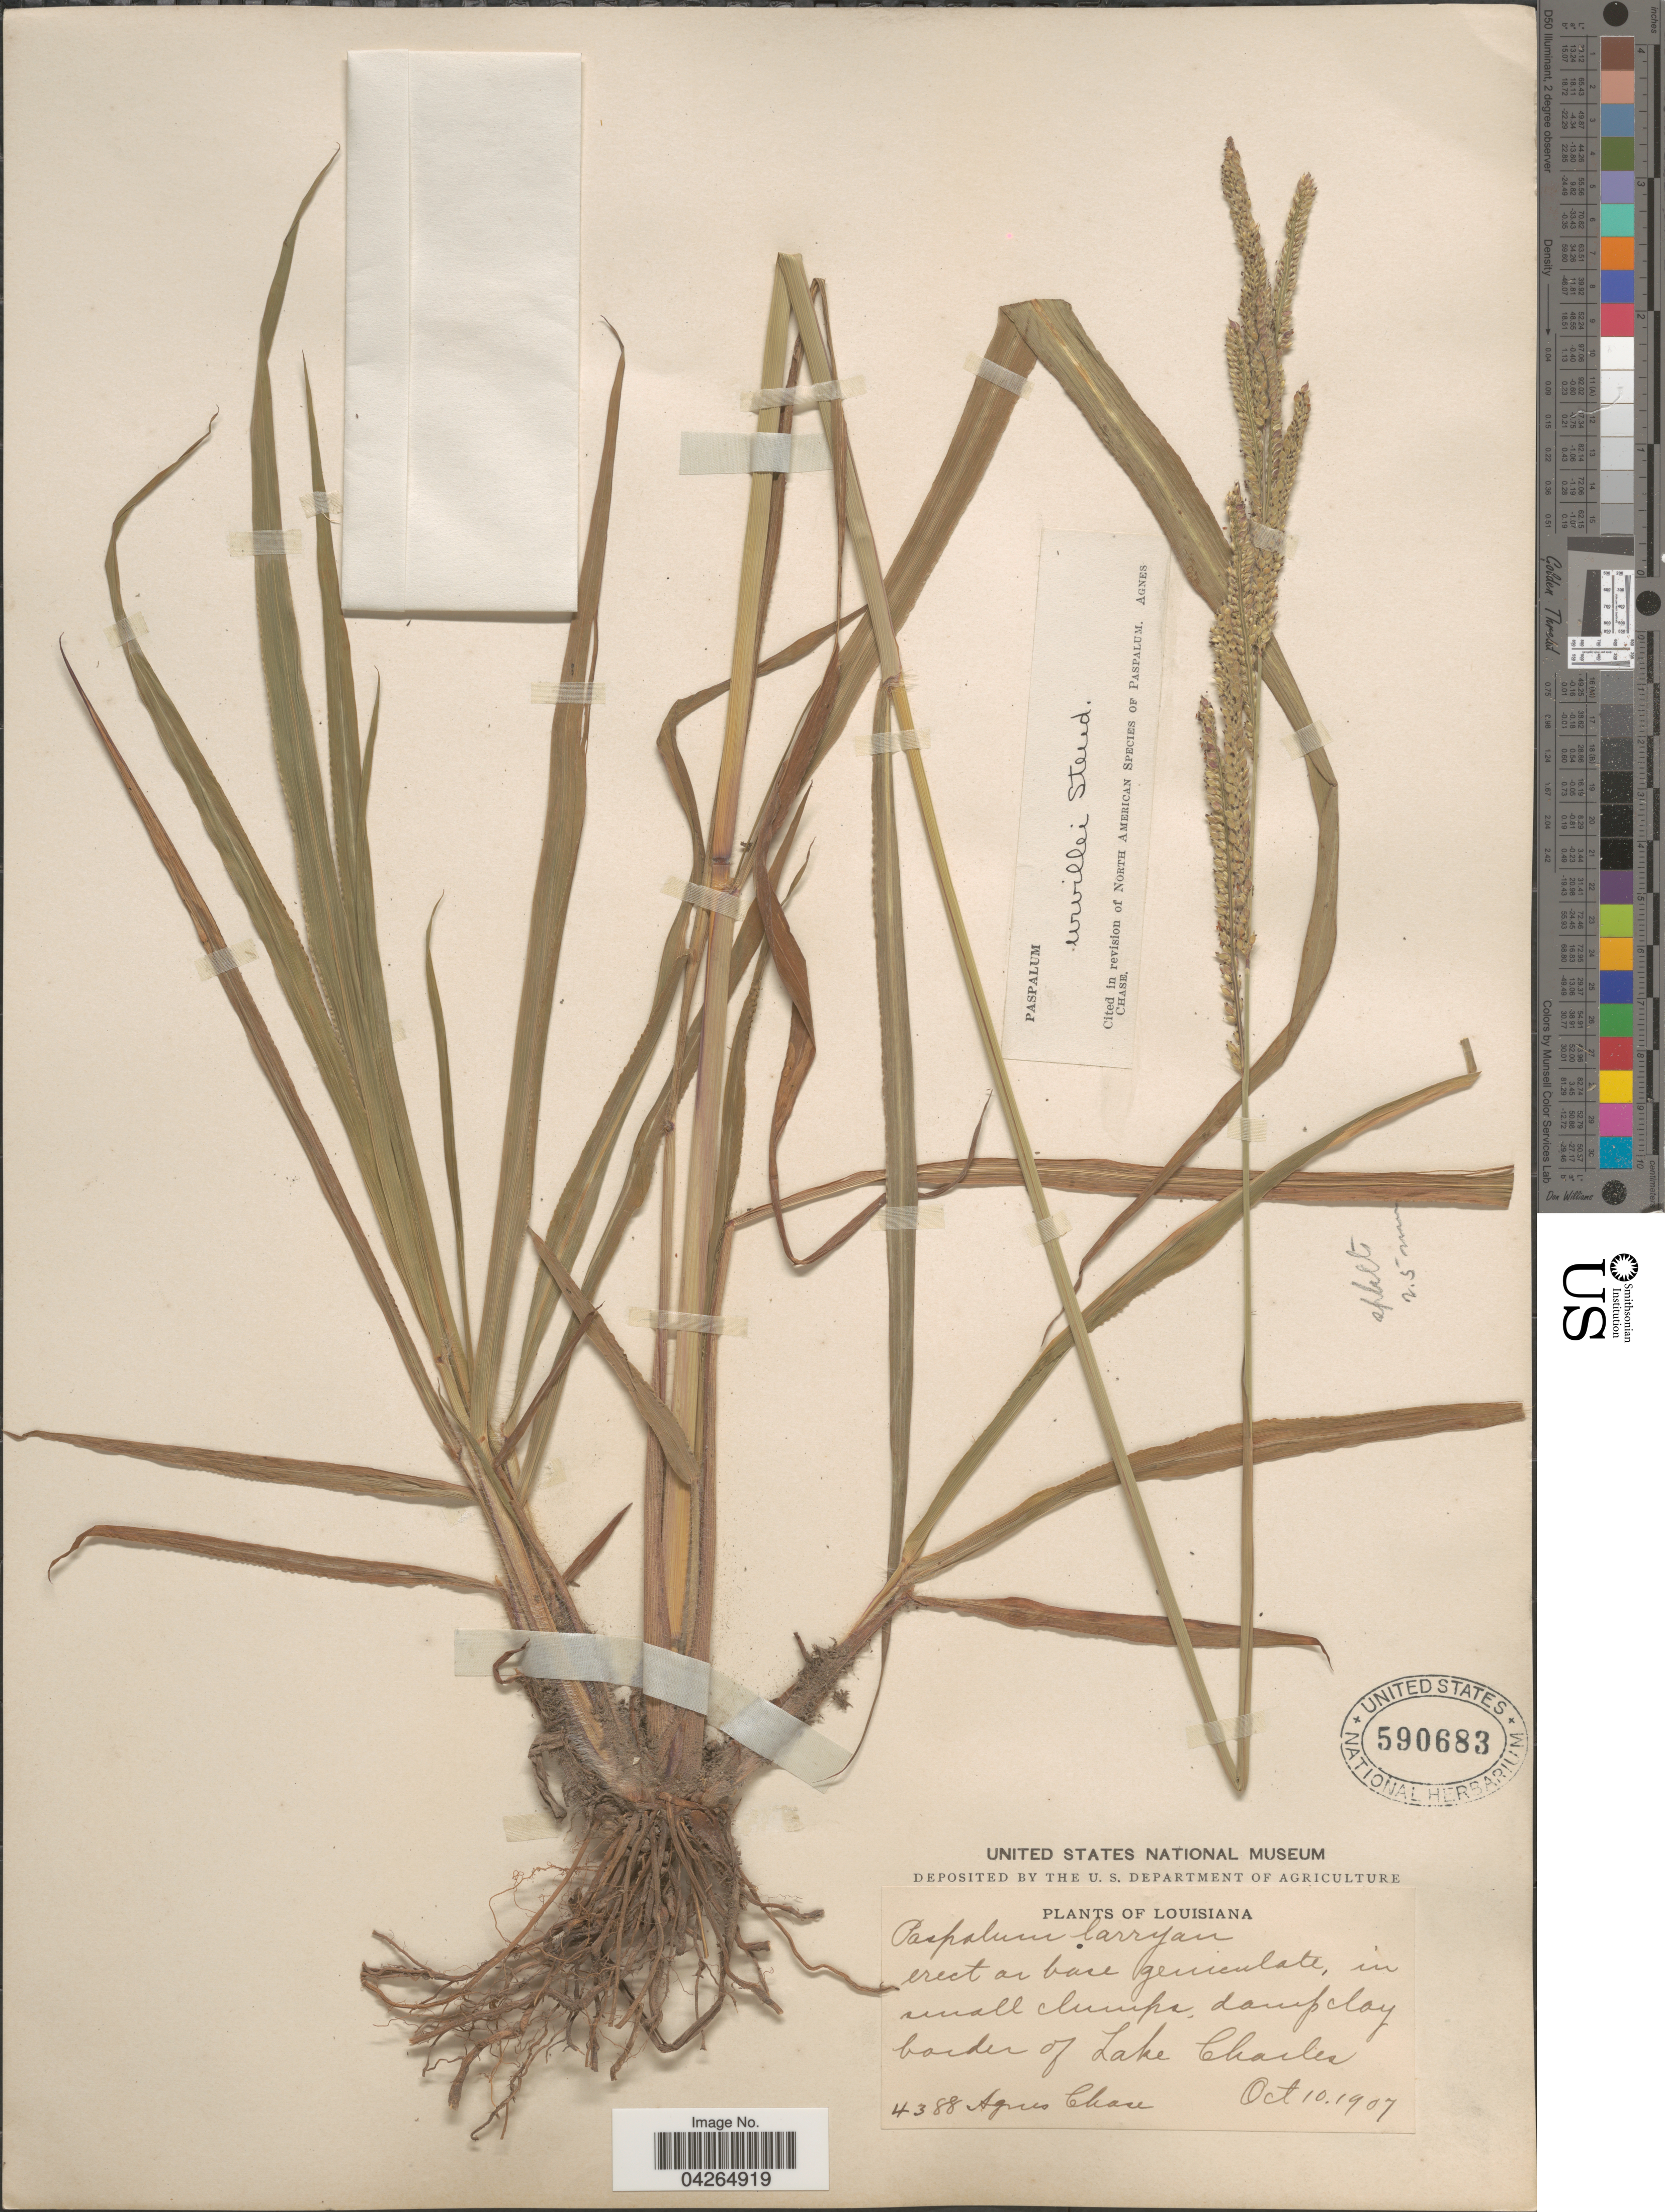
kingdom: Plantae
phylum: Tracheophyta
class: Liliopsida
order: Poales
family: Poaceae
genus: Paspalum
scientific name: Paspalum urvillei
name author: Steud.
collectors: A. Chase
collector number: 4388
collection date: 1907-10-10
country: United States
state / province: Louisiana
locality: Border of Lake Charles.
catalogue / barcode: US 590683